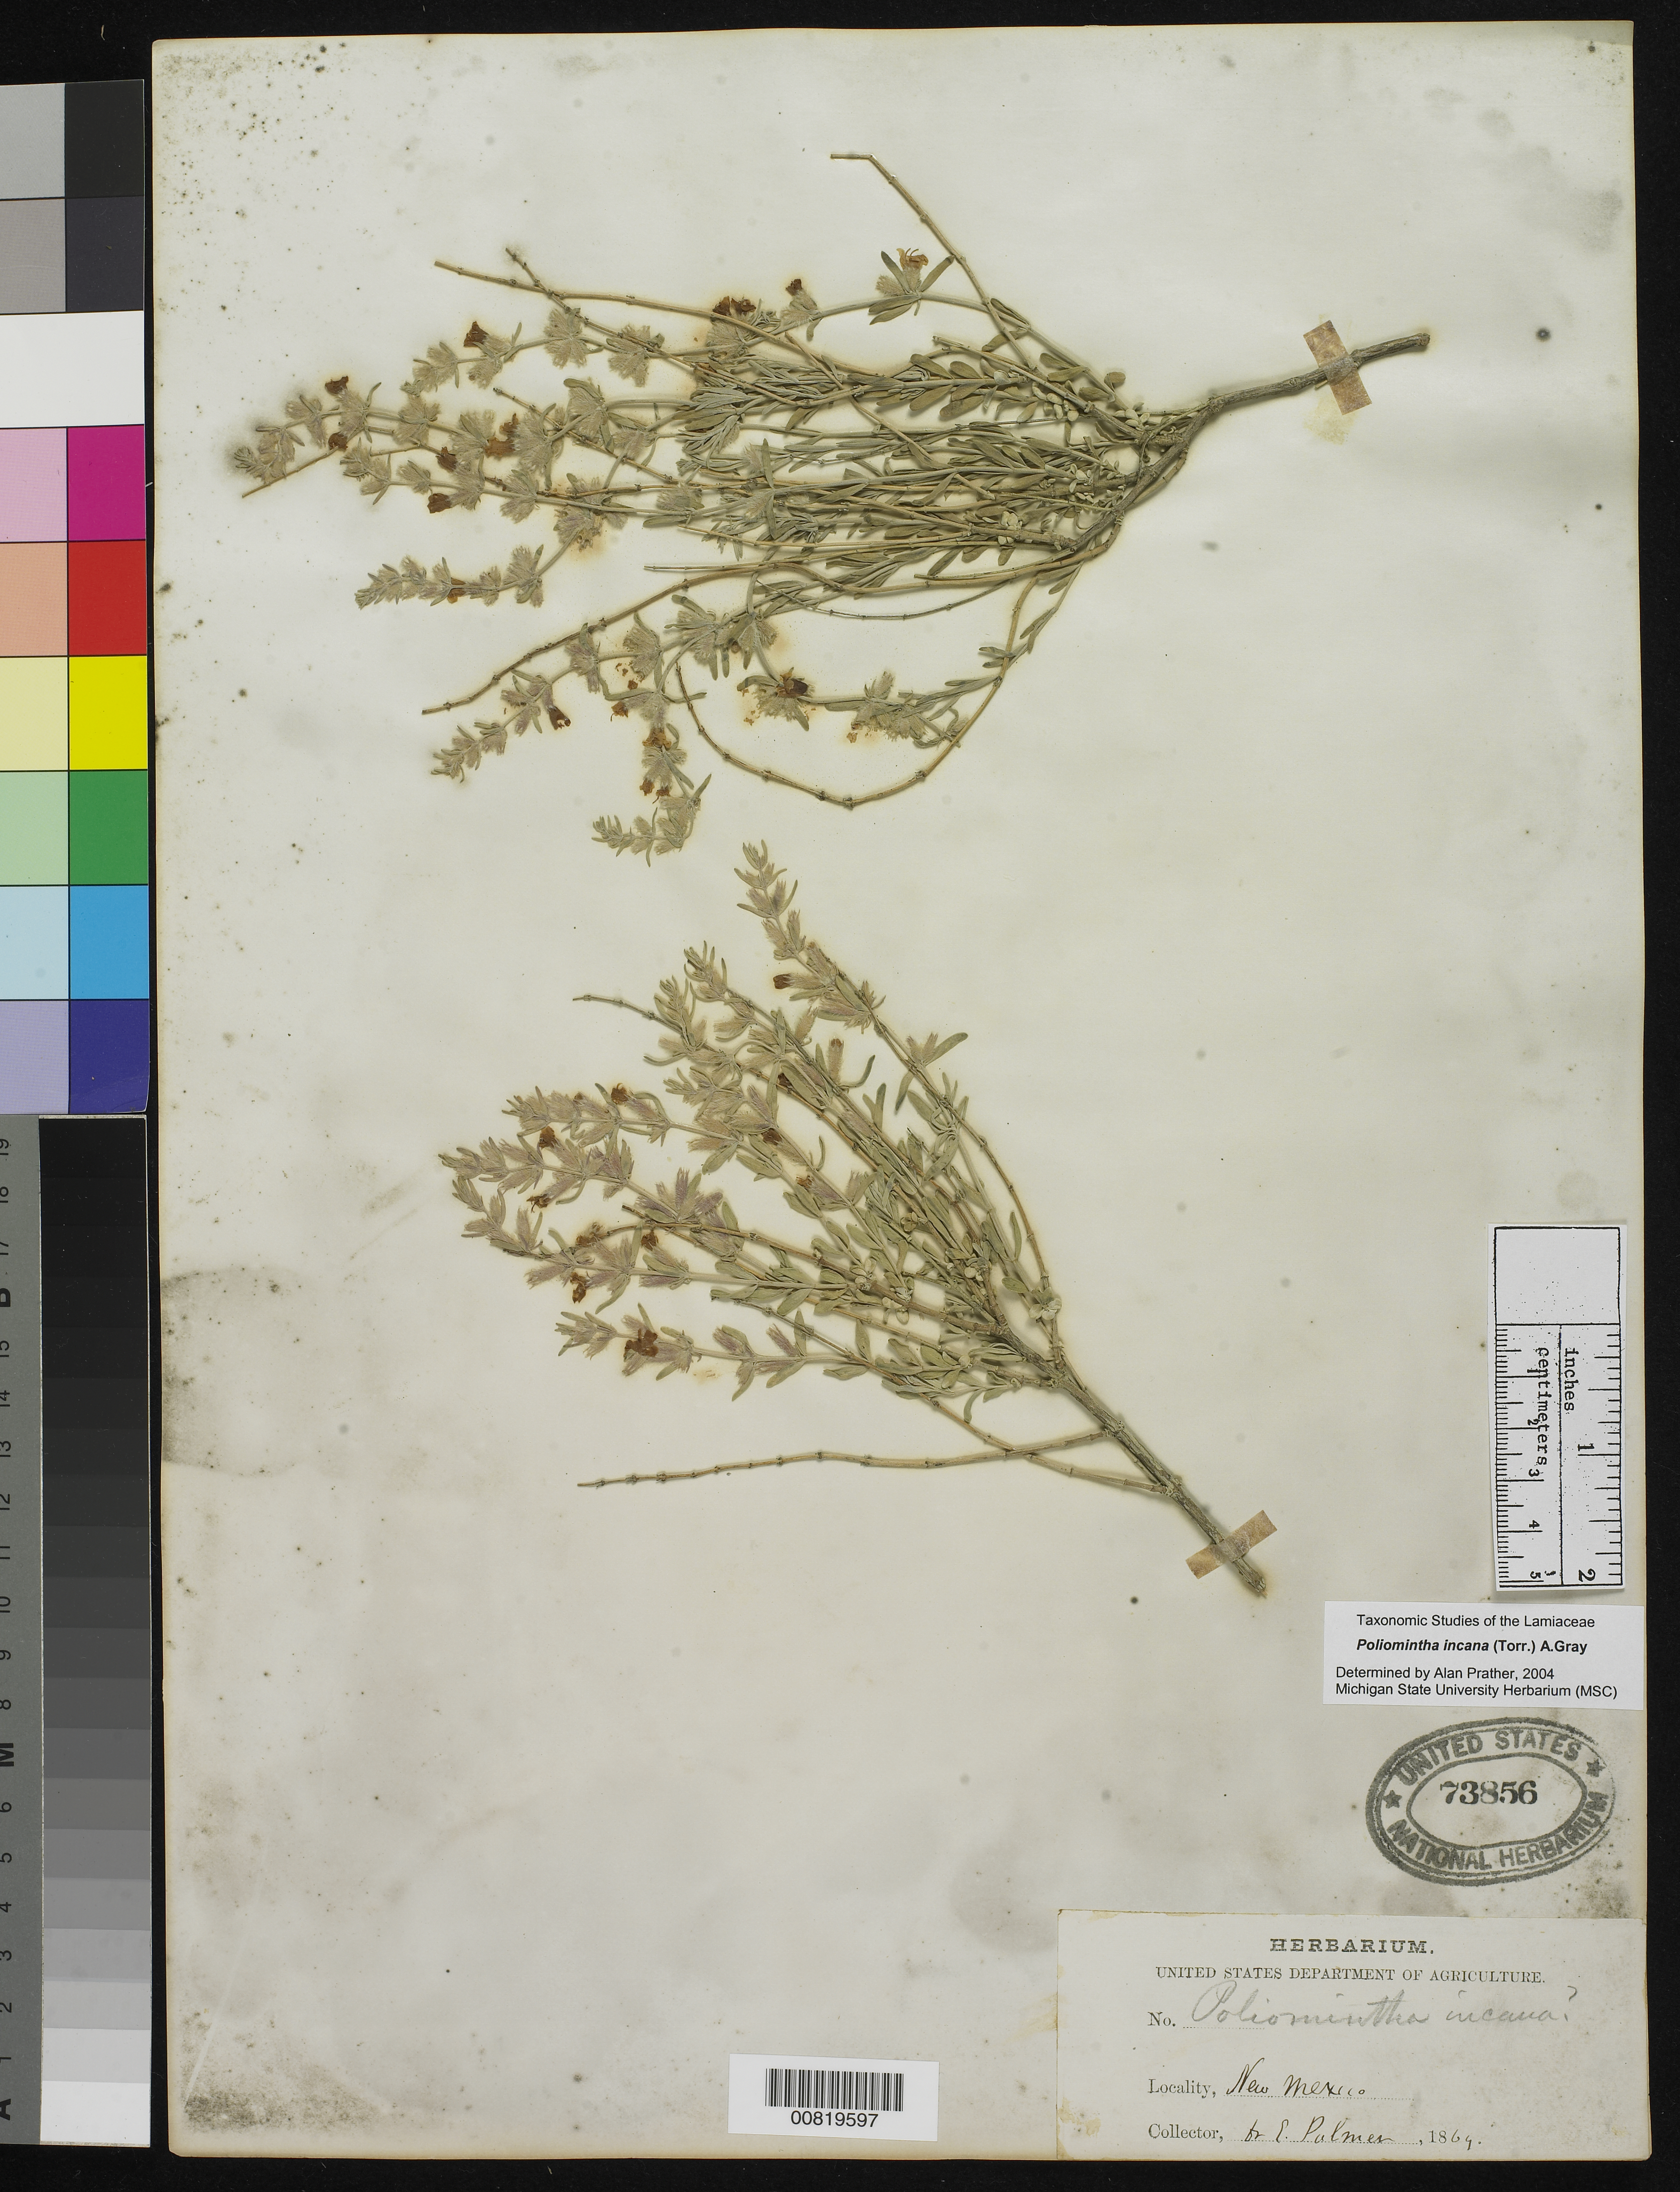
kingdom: Plantae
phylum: Tracheophyta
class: Magnoliopsida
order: Lamiales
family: Lamiaceae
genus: Poliomintha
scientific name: Poliomintha incana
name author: (Torr.) A. Gray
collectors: E. Palmer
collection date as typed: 1869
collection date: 1869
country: United States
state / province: New Mexico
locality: New Mexico.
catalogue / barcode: US 73856